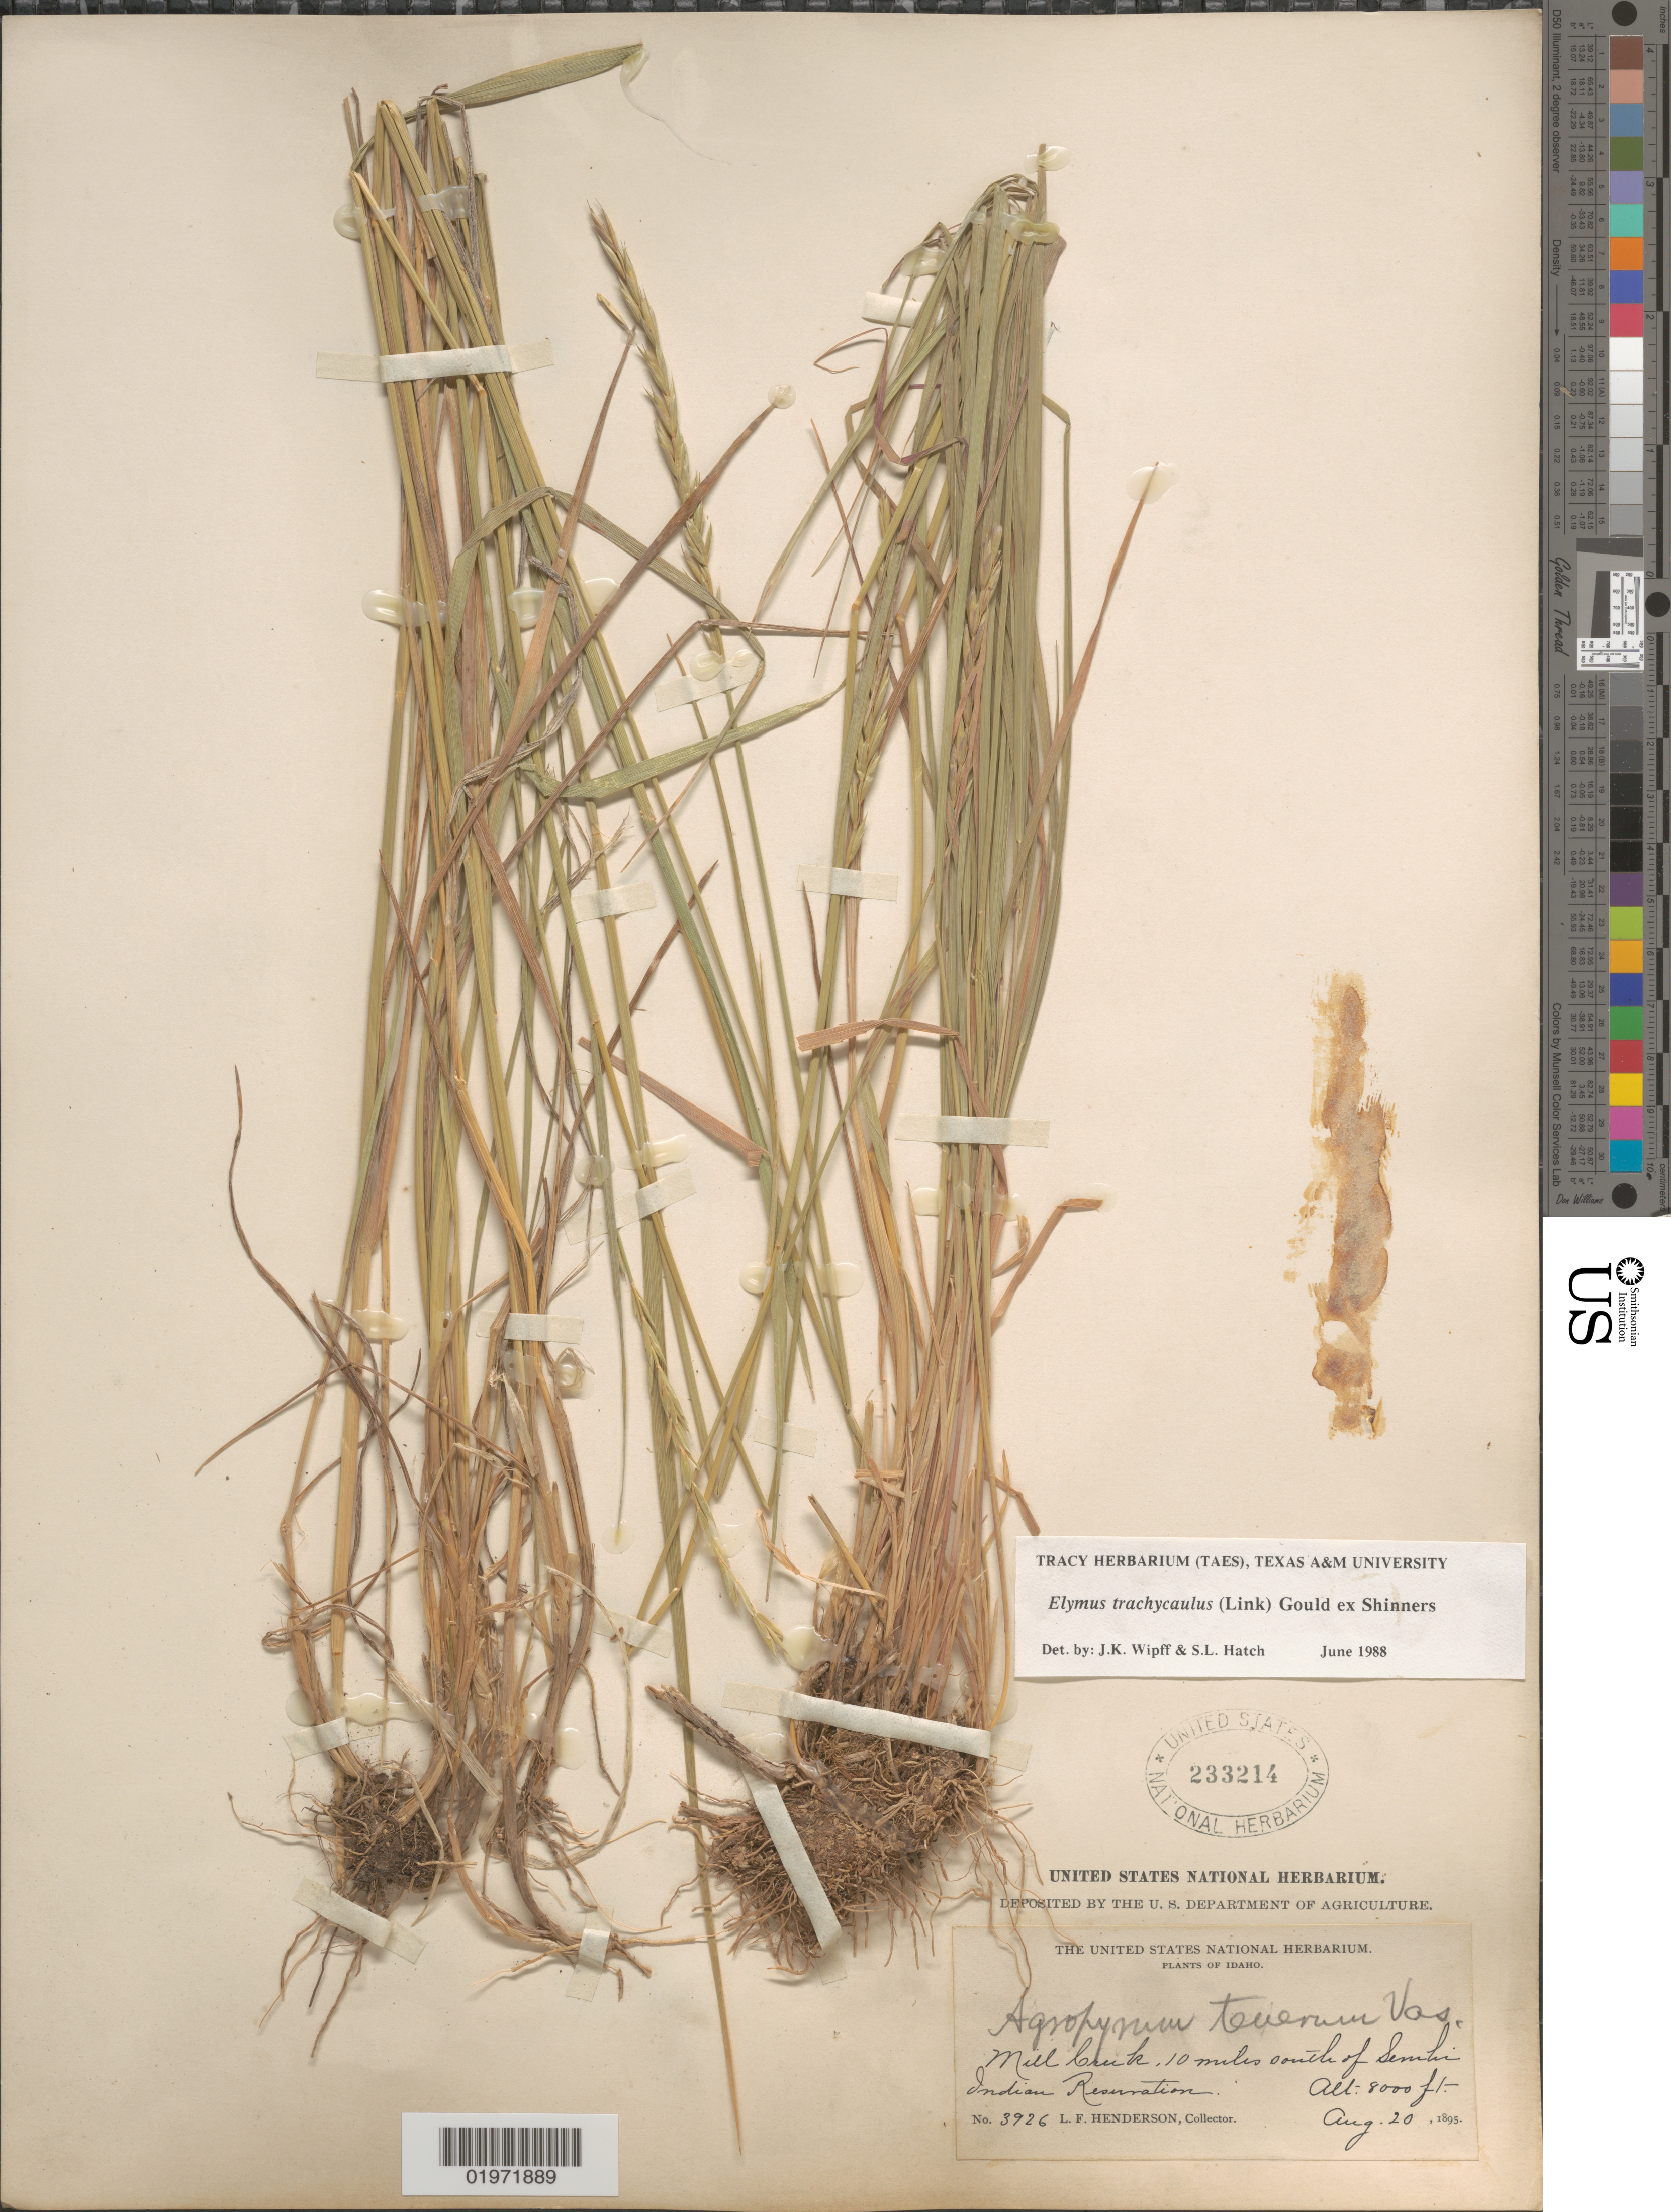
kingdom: Plantae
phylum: Tracheophyta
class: Liliopsida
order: Poales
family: Poaceae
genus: Elymus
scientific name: Elymus trachycaulus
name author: (Link) Gould ex Shinners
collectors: L. Henderson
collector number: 3926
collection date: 1895-08-20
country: United States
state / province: Idaho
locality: Mill Creek, 10 miles south of Lemhi. Indian Reservation.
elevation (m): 2438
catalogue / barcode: US 233214